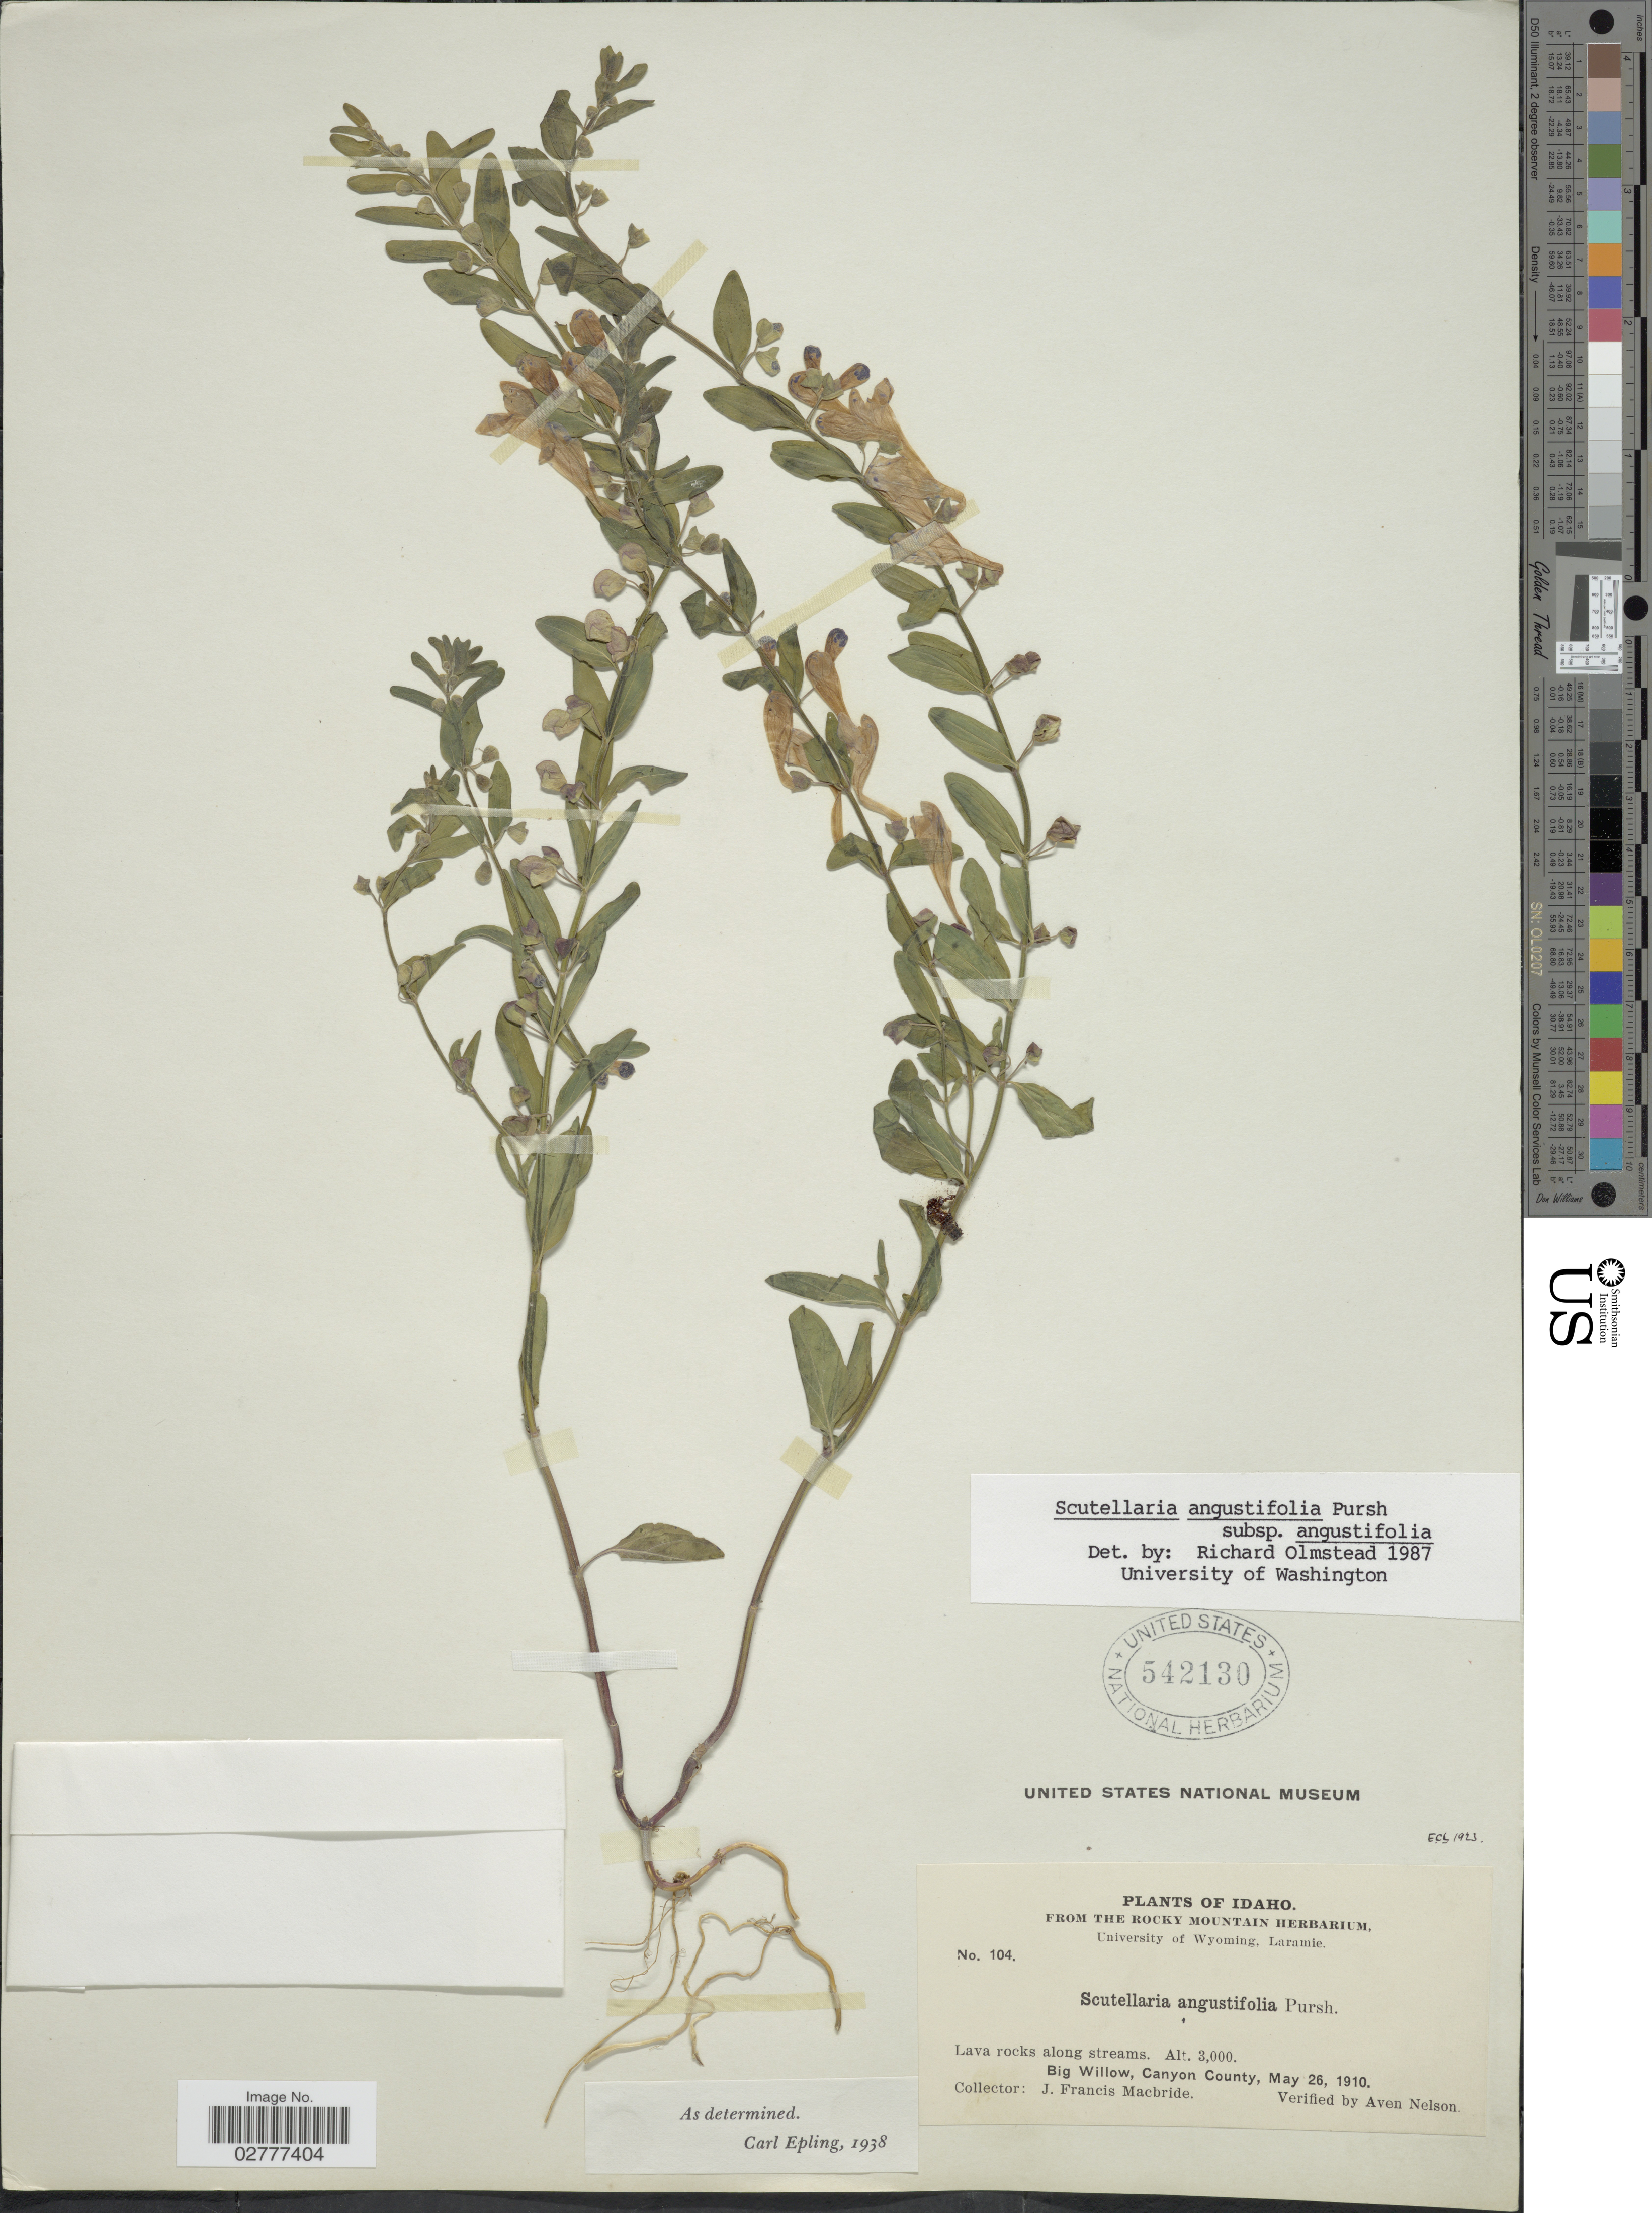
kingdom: Plantae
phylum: Tracheophyta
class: Magnoliopsida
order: Lamiales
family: Lamiaceae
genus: Scutellaria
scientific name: Scutellaria angustifolia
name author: Pursh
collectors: J. F. Macbride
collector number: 104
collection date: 1910-05-26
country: United States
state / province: Idaho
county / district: Canyon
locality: Big Willow, Canyon County.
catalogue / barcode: US 542130